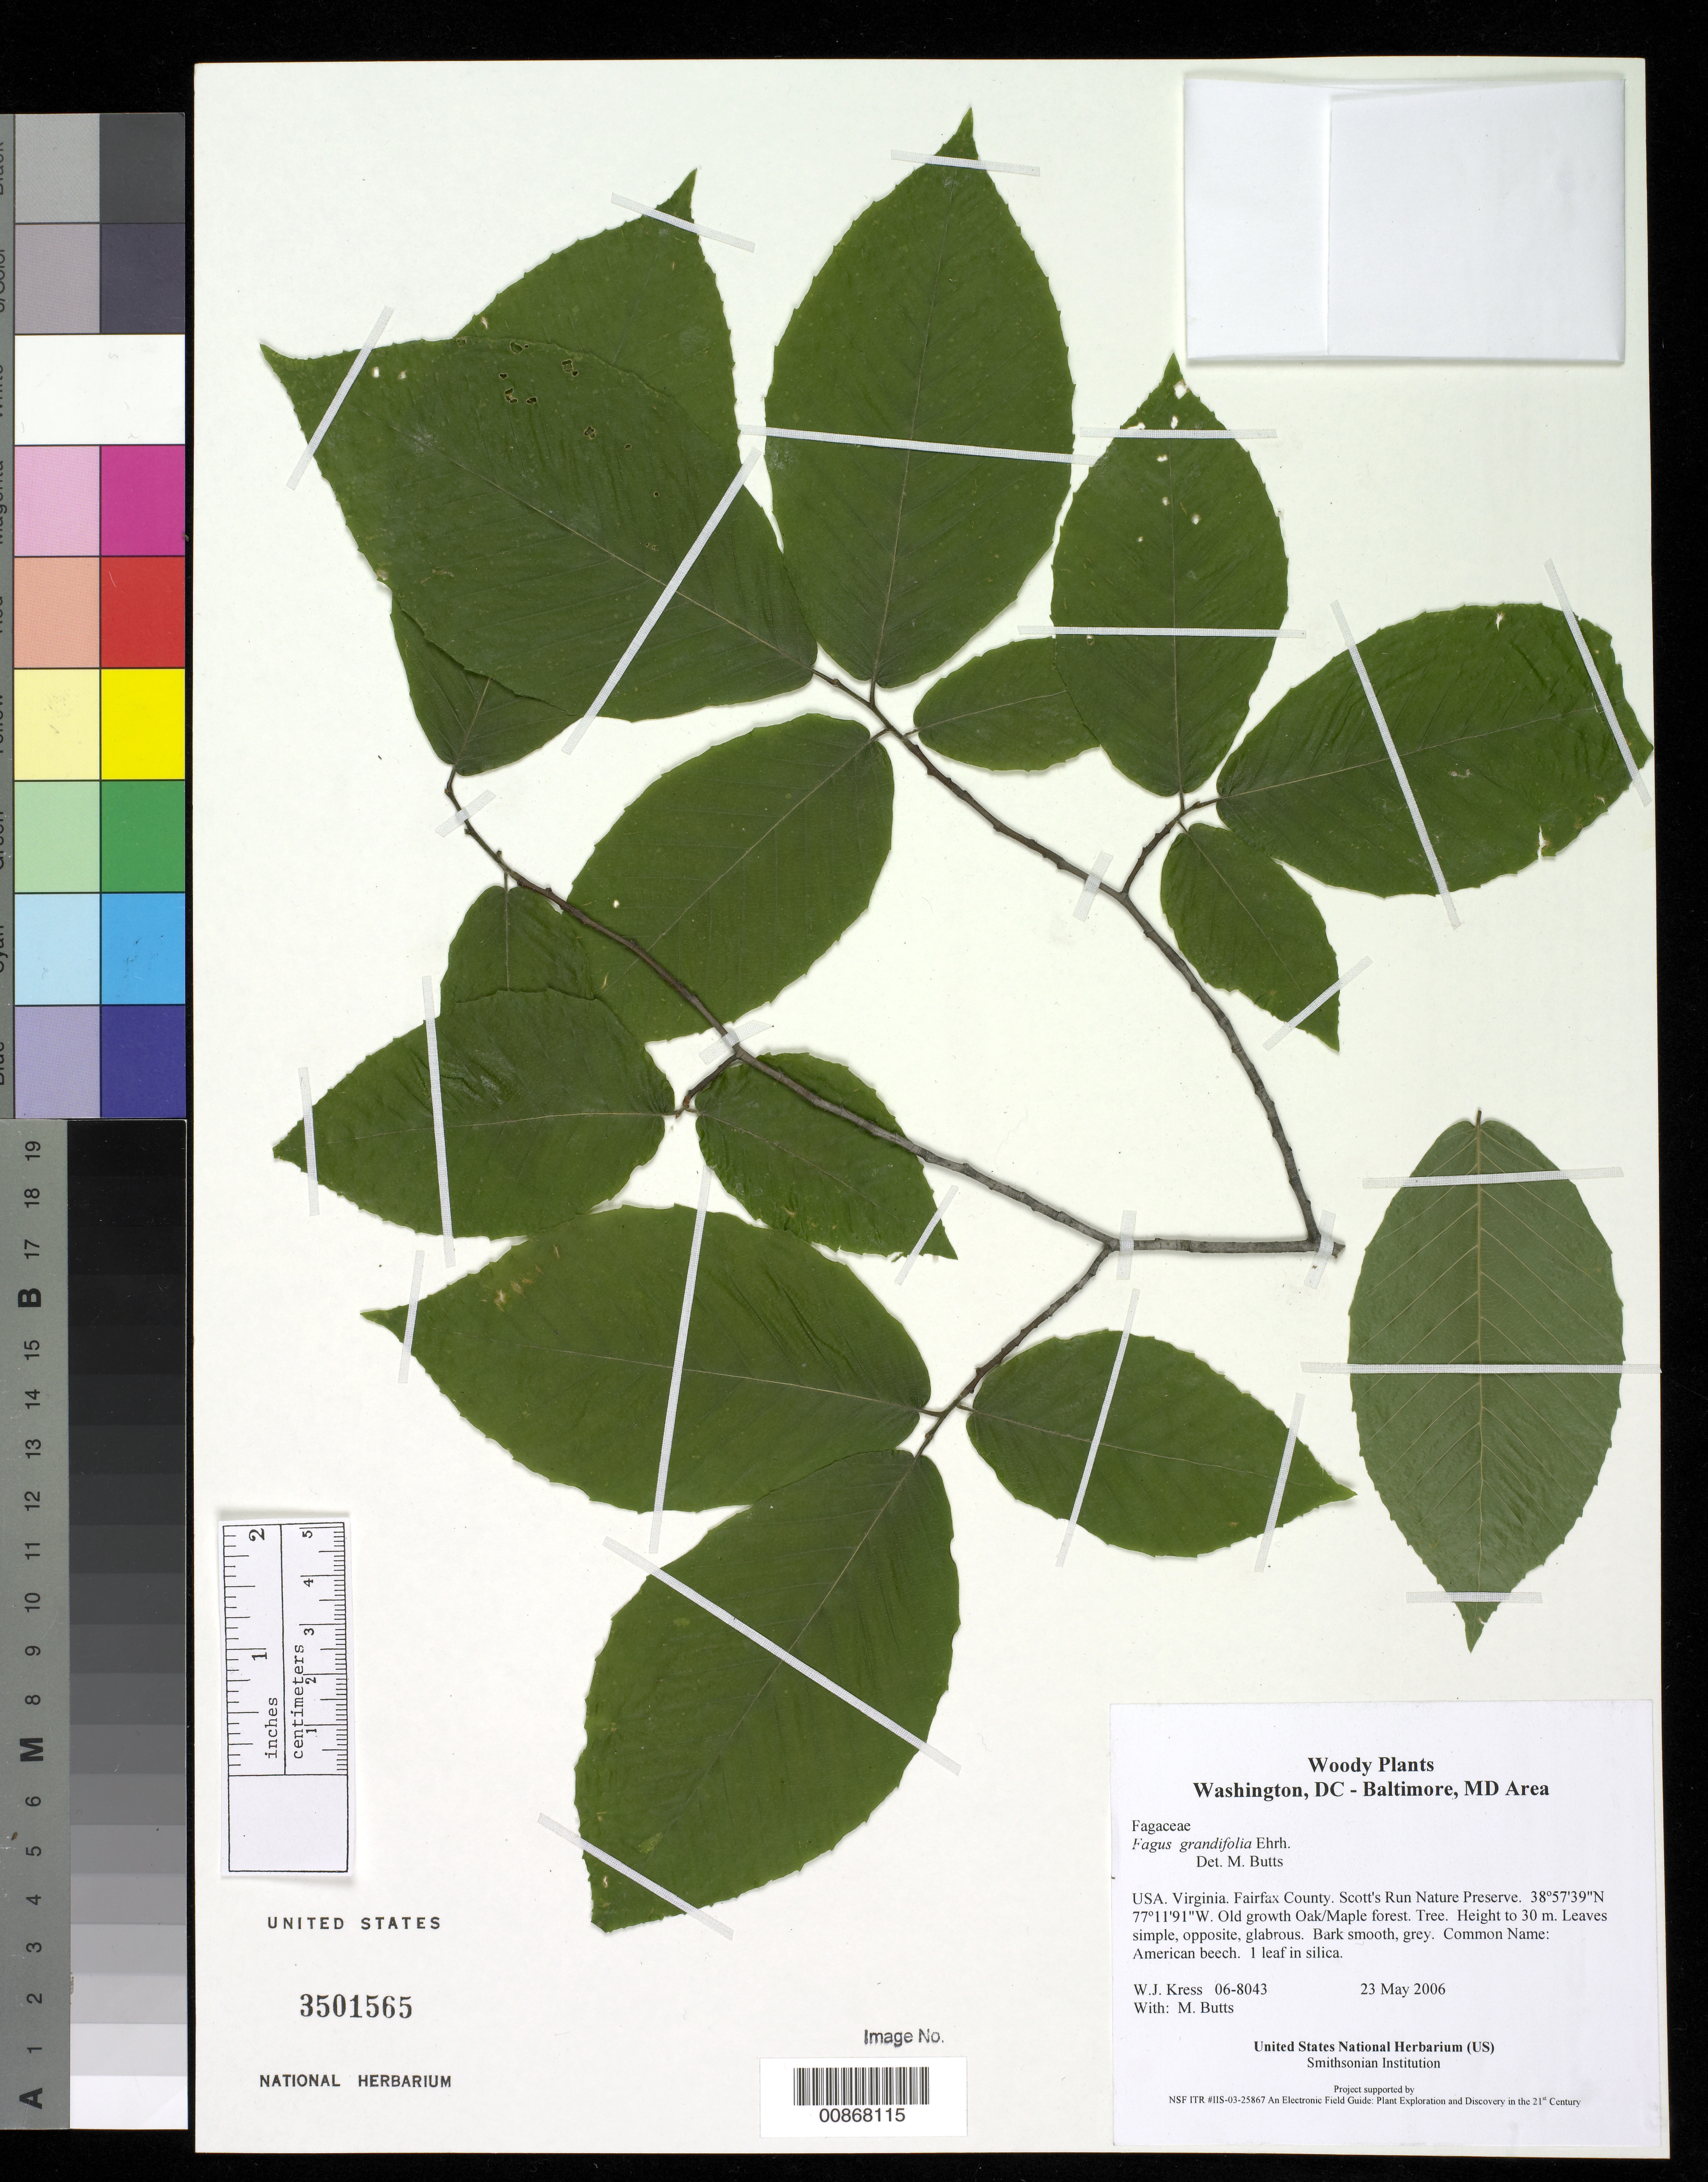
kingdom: Plantae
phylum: Tracheophyta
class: Magnoliopsida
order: Fagales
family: Fagaceae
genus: Fagus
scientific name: Fagus grandifolia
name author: Ehrh.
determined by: Butts, M. B.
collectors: W. J. Kress & M. B. Butts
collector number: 06-8043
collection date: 2006-05-23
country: United States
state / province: Virginia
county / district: Fairfax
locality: Scott's Run Nature Preserve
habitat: Old growth Oak/Maple forest.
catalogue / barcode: US 3501565